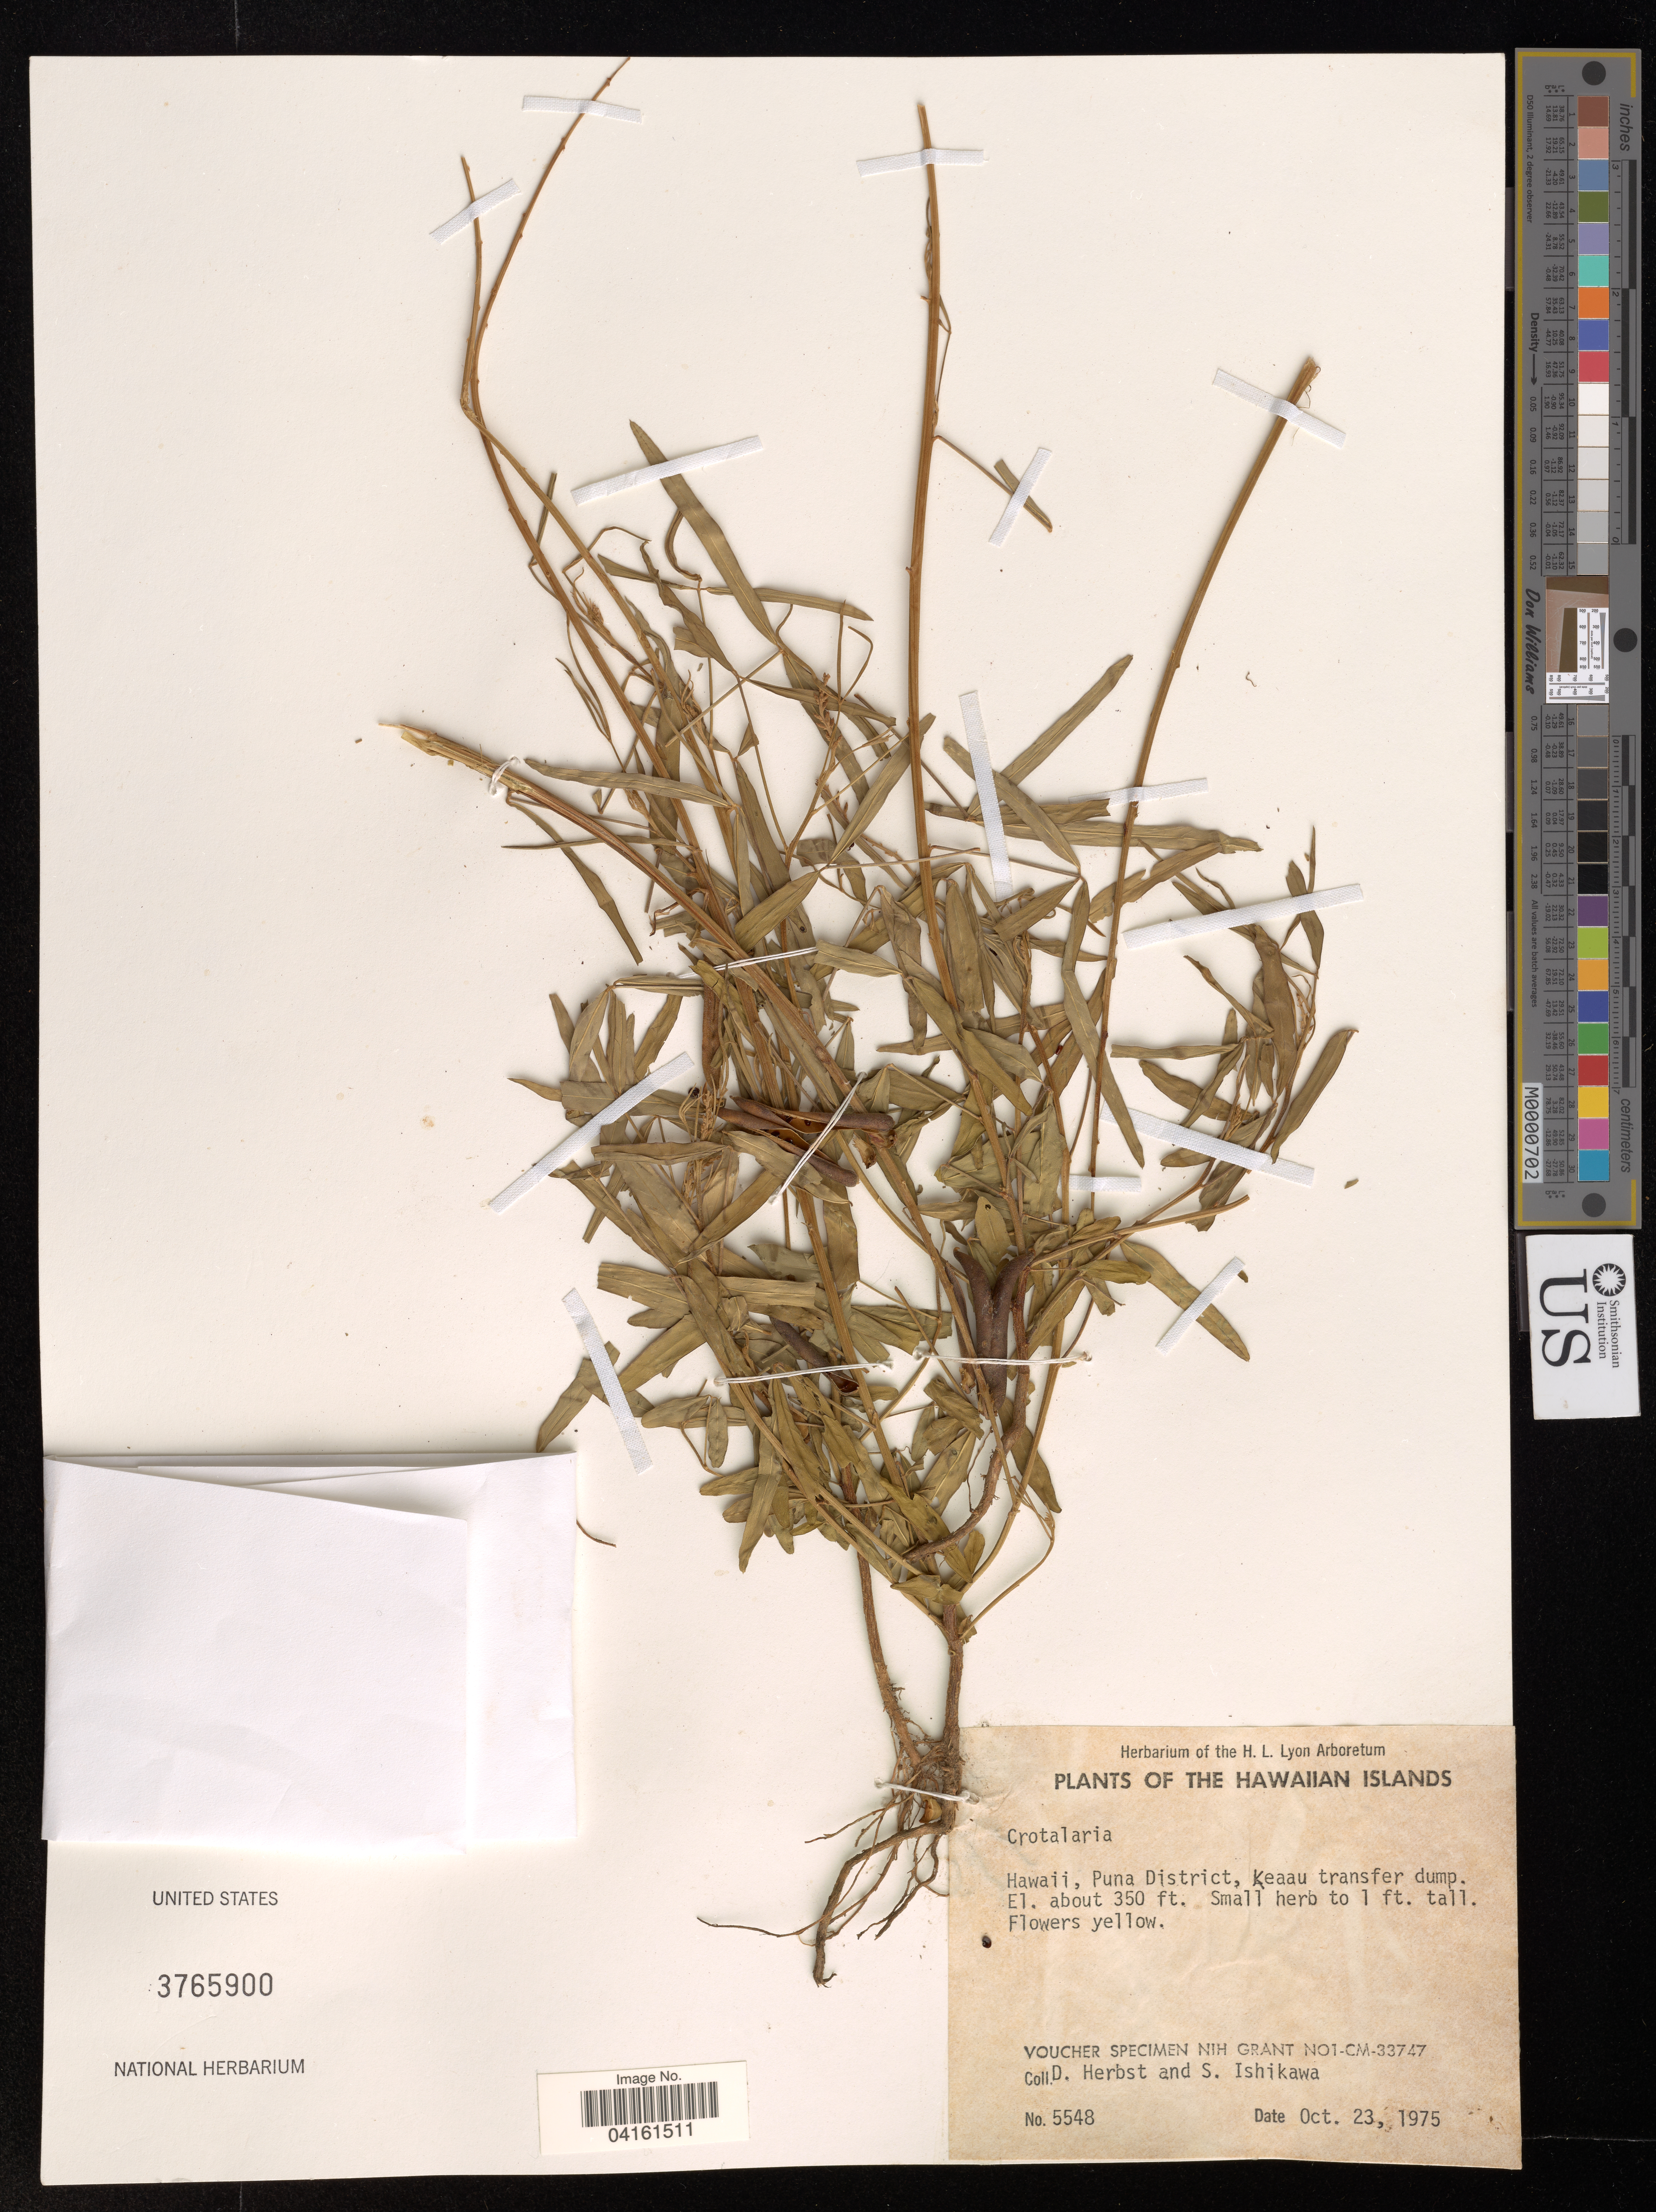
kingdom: Plantae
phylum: Tracheophyta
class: Magnoliopsida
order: Fabales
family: Fabaceae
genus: Crotalaria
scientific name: Crotalaria lanceolata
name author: E. Mey.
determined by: Herbst, D. R.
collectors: D. Herbst & S. Ishikawa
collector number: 5548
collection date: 1975-10-23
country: United States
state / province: Hawaii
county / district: Hawaii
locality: Puna District, Keaau transfer dump.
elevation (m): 107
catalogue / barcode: US 3765900